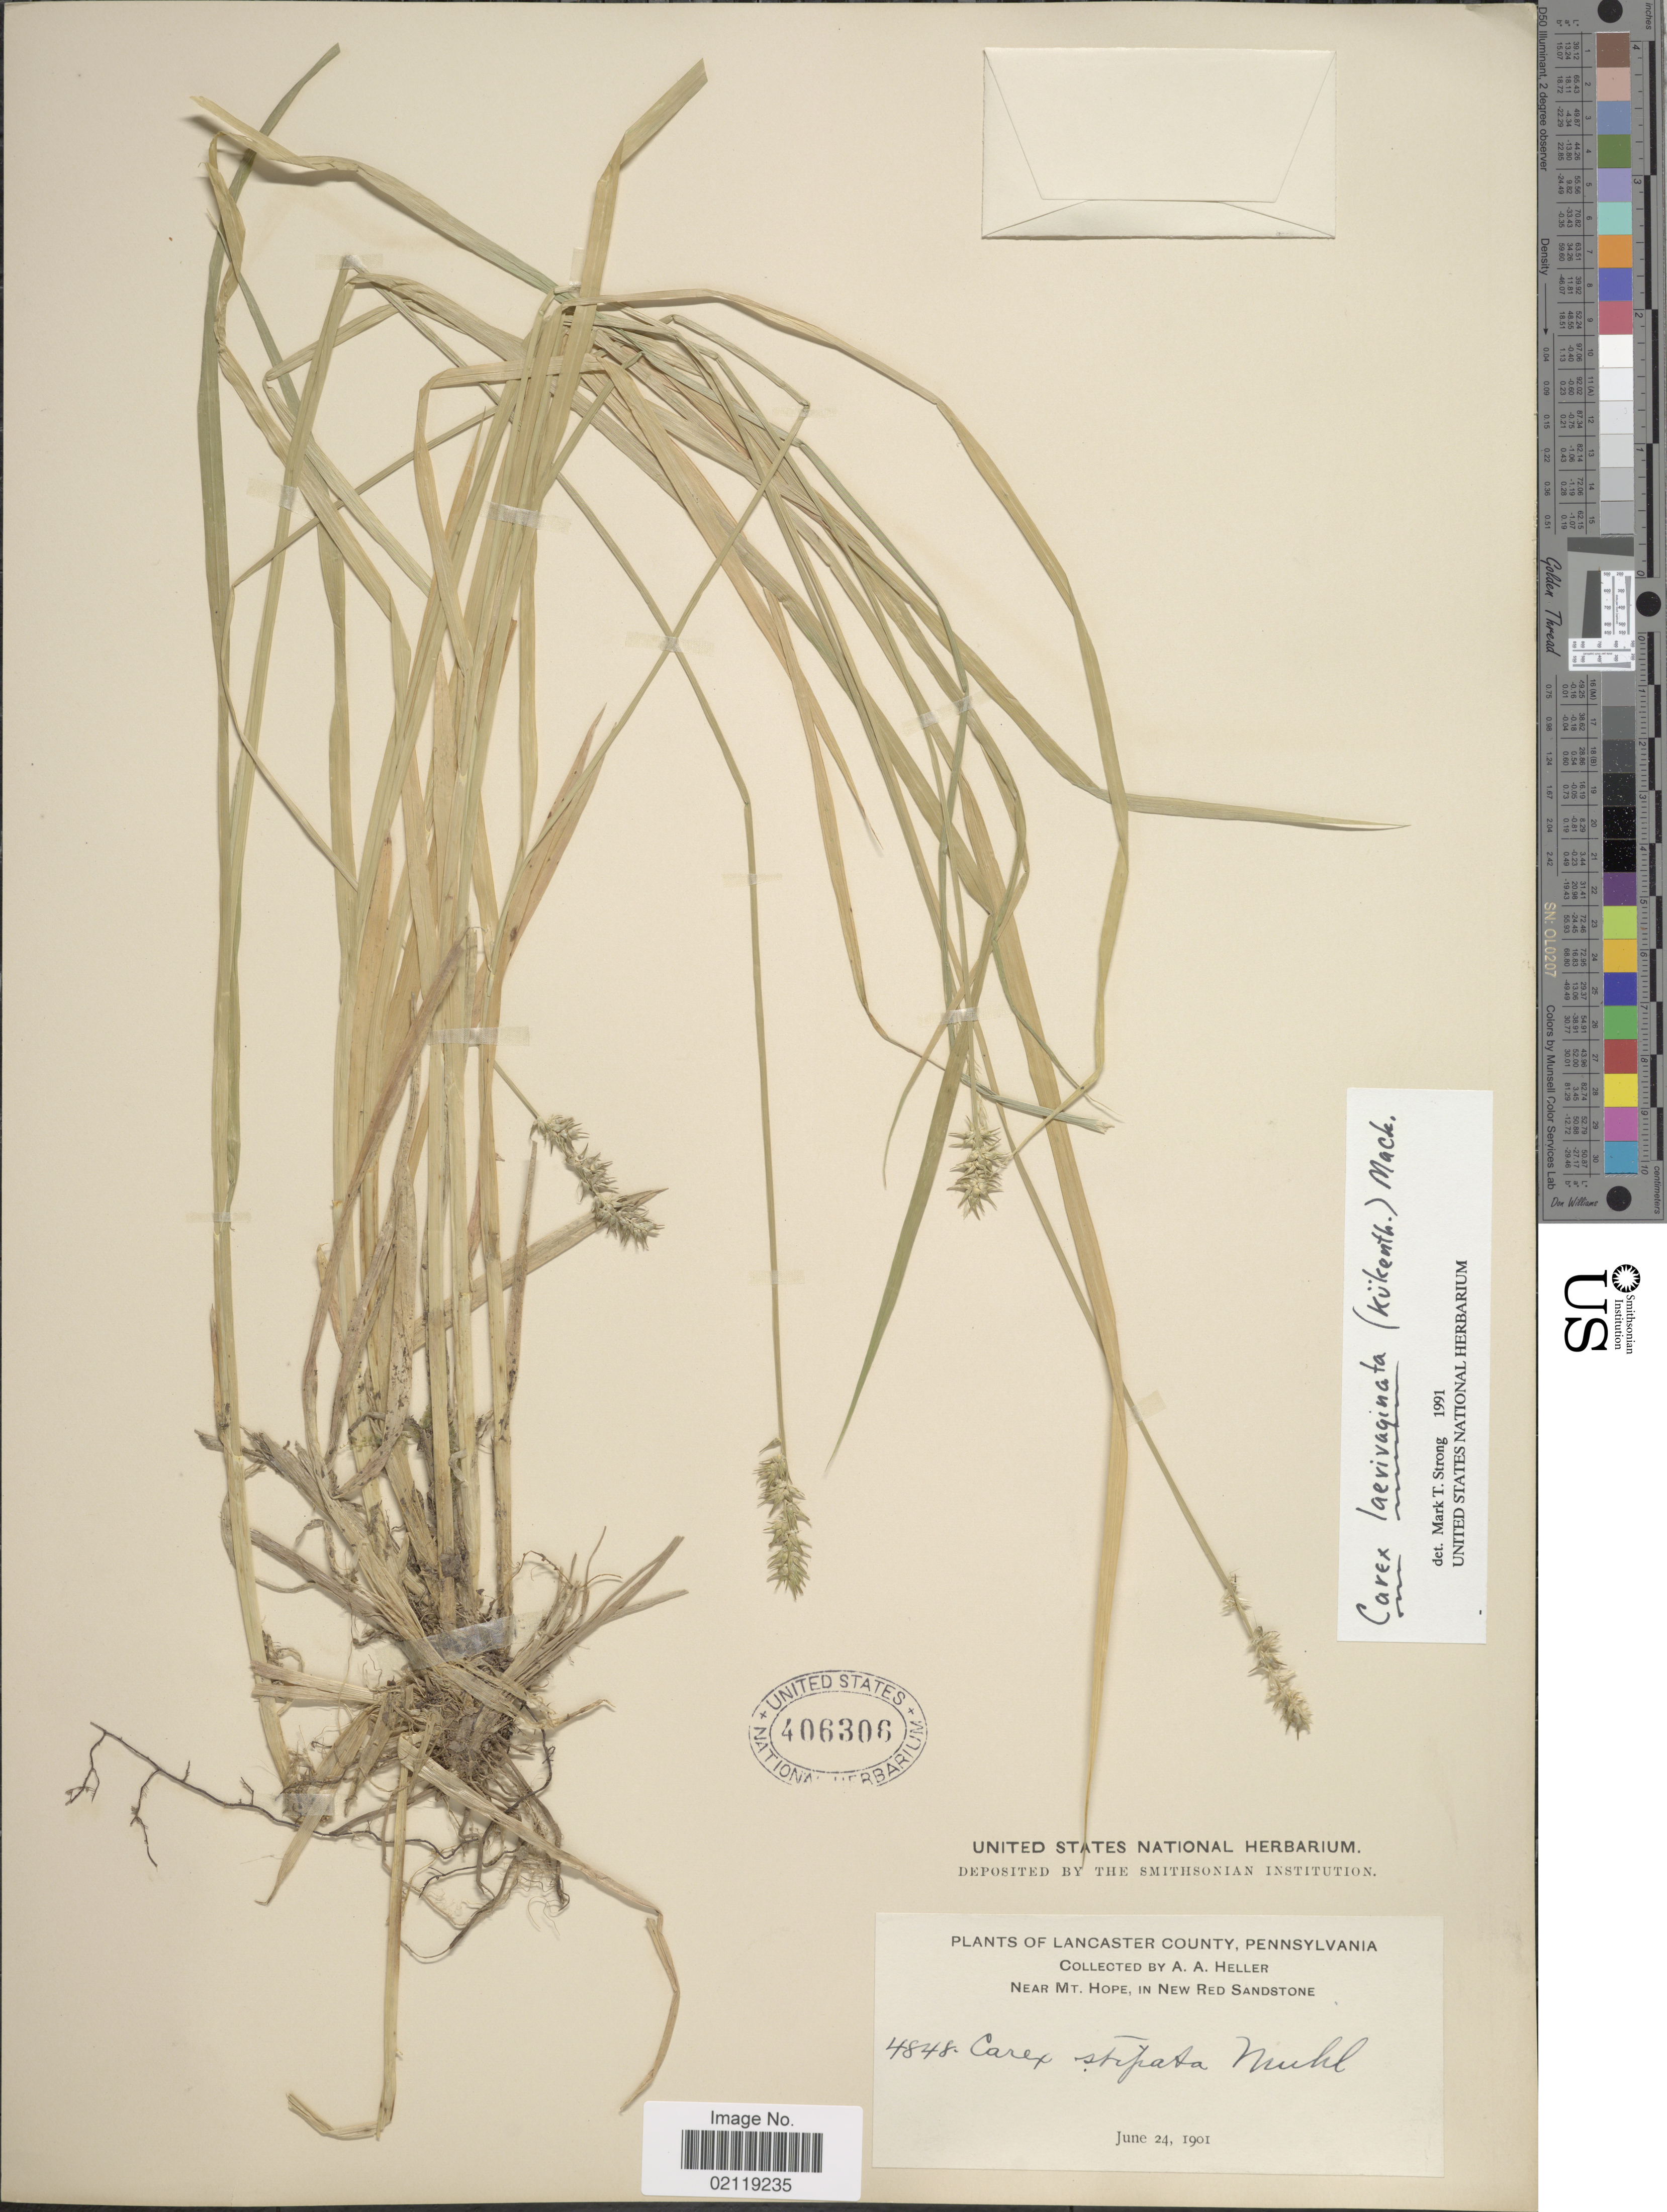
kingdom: Plantae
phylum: Tracheophyta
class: Liliopsida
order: Poales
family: Cyperaceae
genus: Carex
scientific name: Carex laevivaginata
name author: (Kük.) Mack.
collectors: A. A. Heller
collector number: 4848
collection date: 1901-06-24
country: United States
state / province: Pennsylvania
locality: Lancaster County, Near Mt. Hope, in New Red Sandstone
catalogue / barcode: US 406306